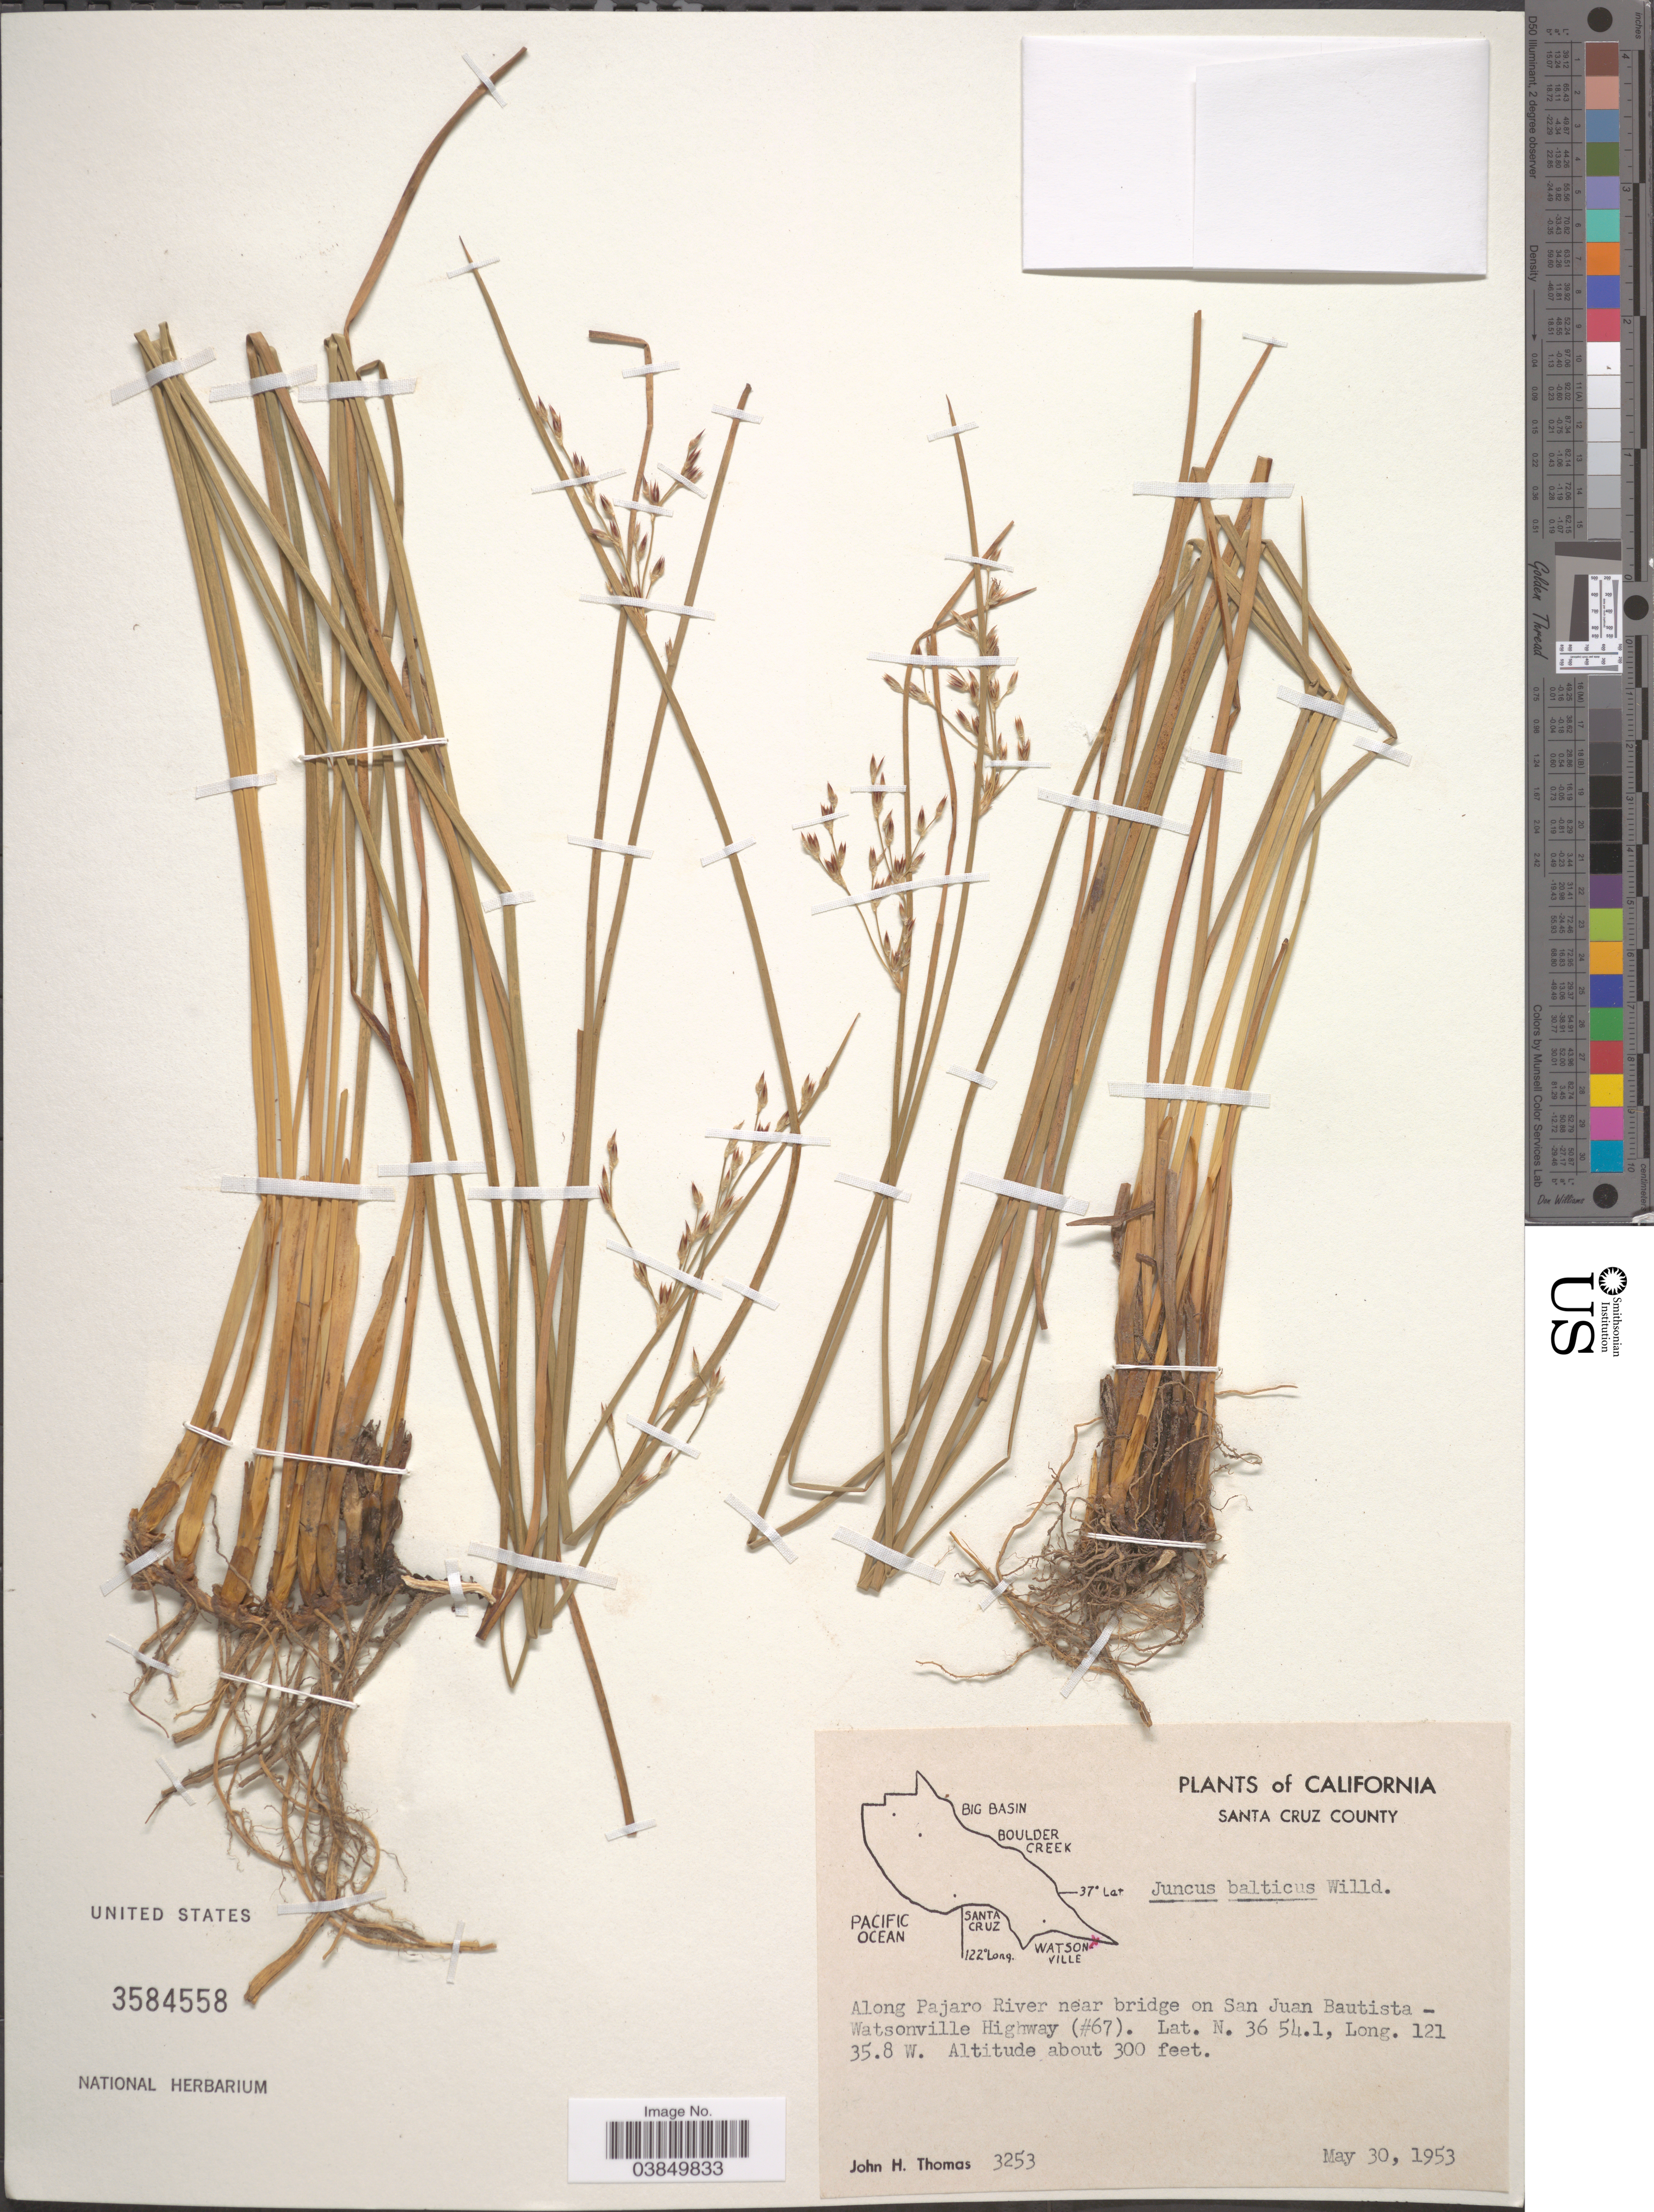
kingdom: Plantae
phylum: Tracheophyta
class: Liliopsida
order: Poales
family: Juncaceae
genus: Juncus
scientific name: Juncus balticus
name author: Willd.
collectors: J. H. Thomas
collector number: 3253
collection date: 1953-05-30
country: United States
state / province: California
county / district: Santa Cruz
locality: Santa Cruz County. Along Pajaro River near bridge on San Juan Bautista - Watsonville Highway (#67).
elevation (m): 91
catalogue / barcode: US 3584558